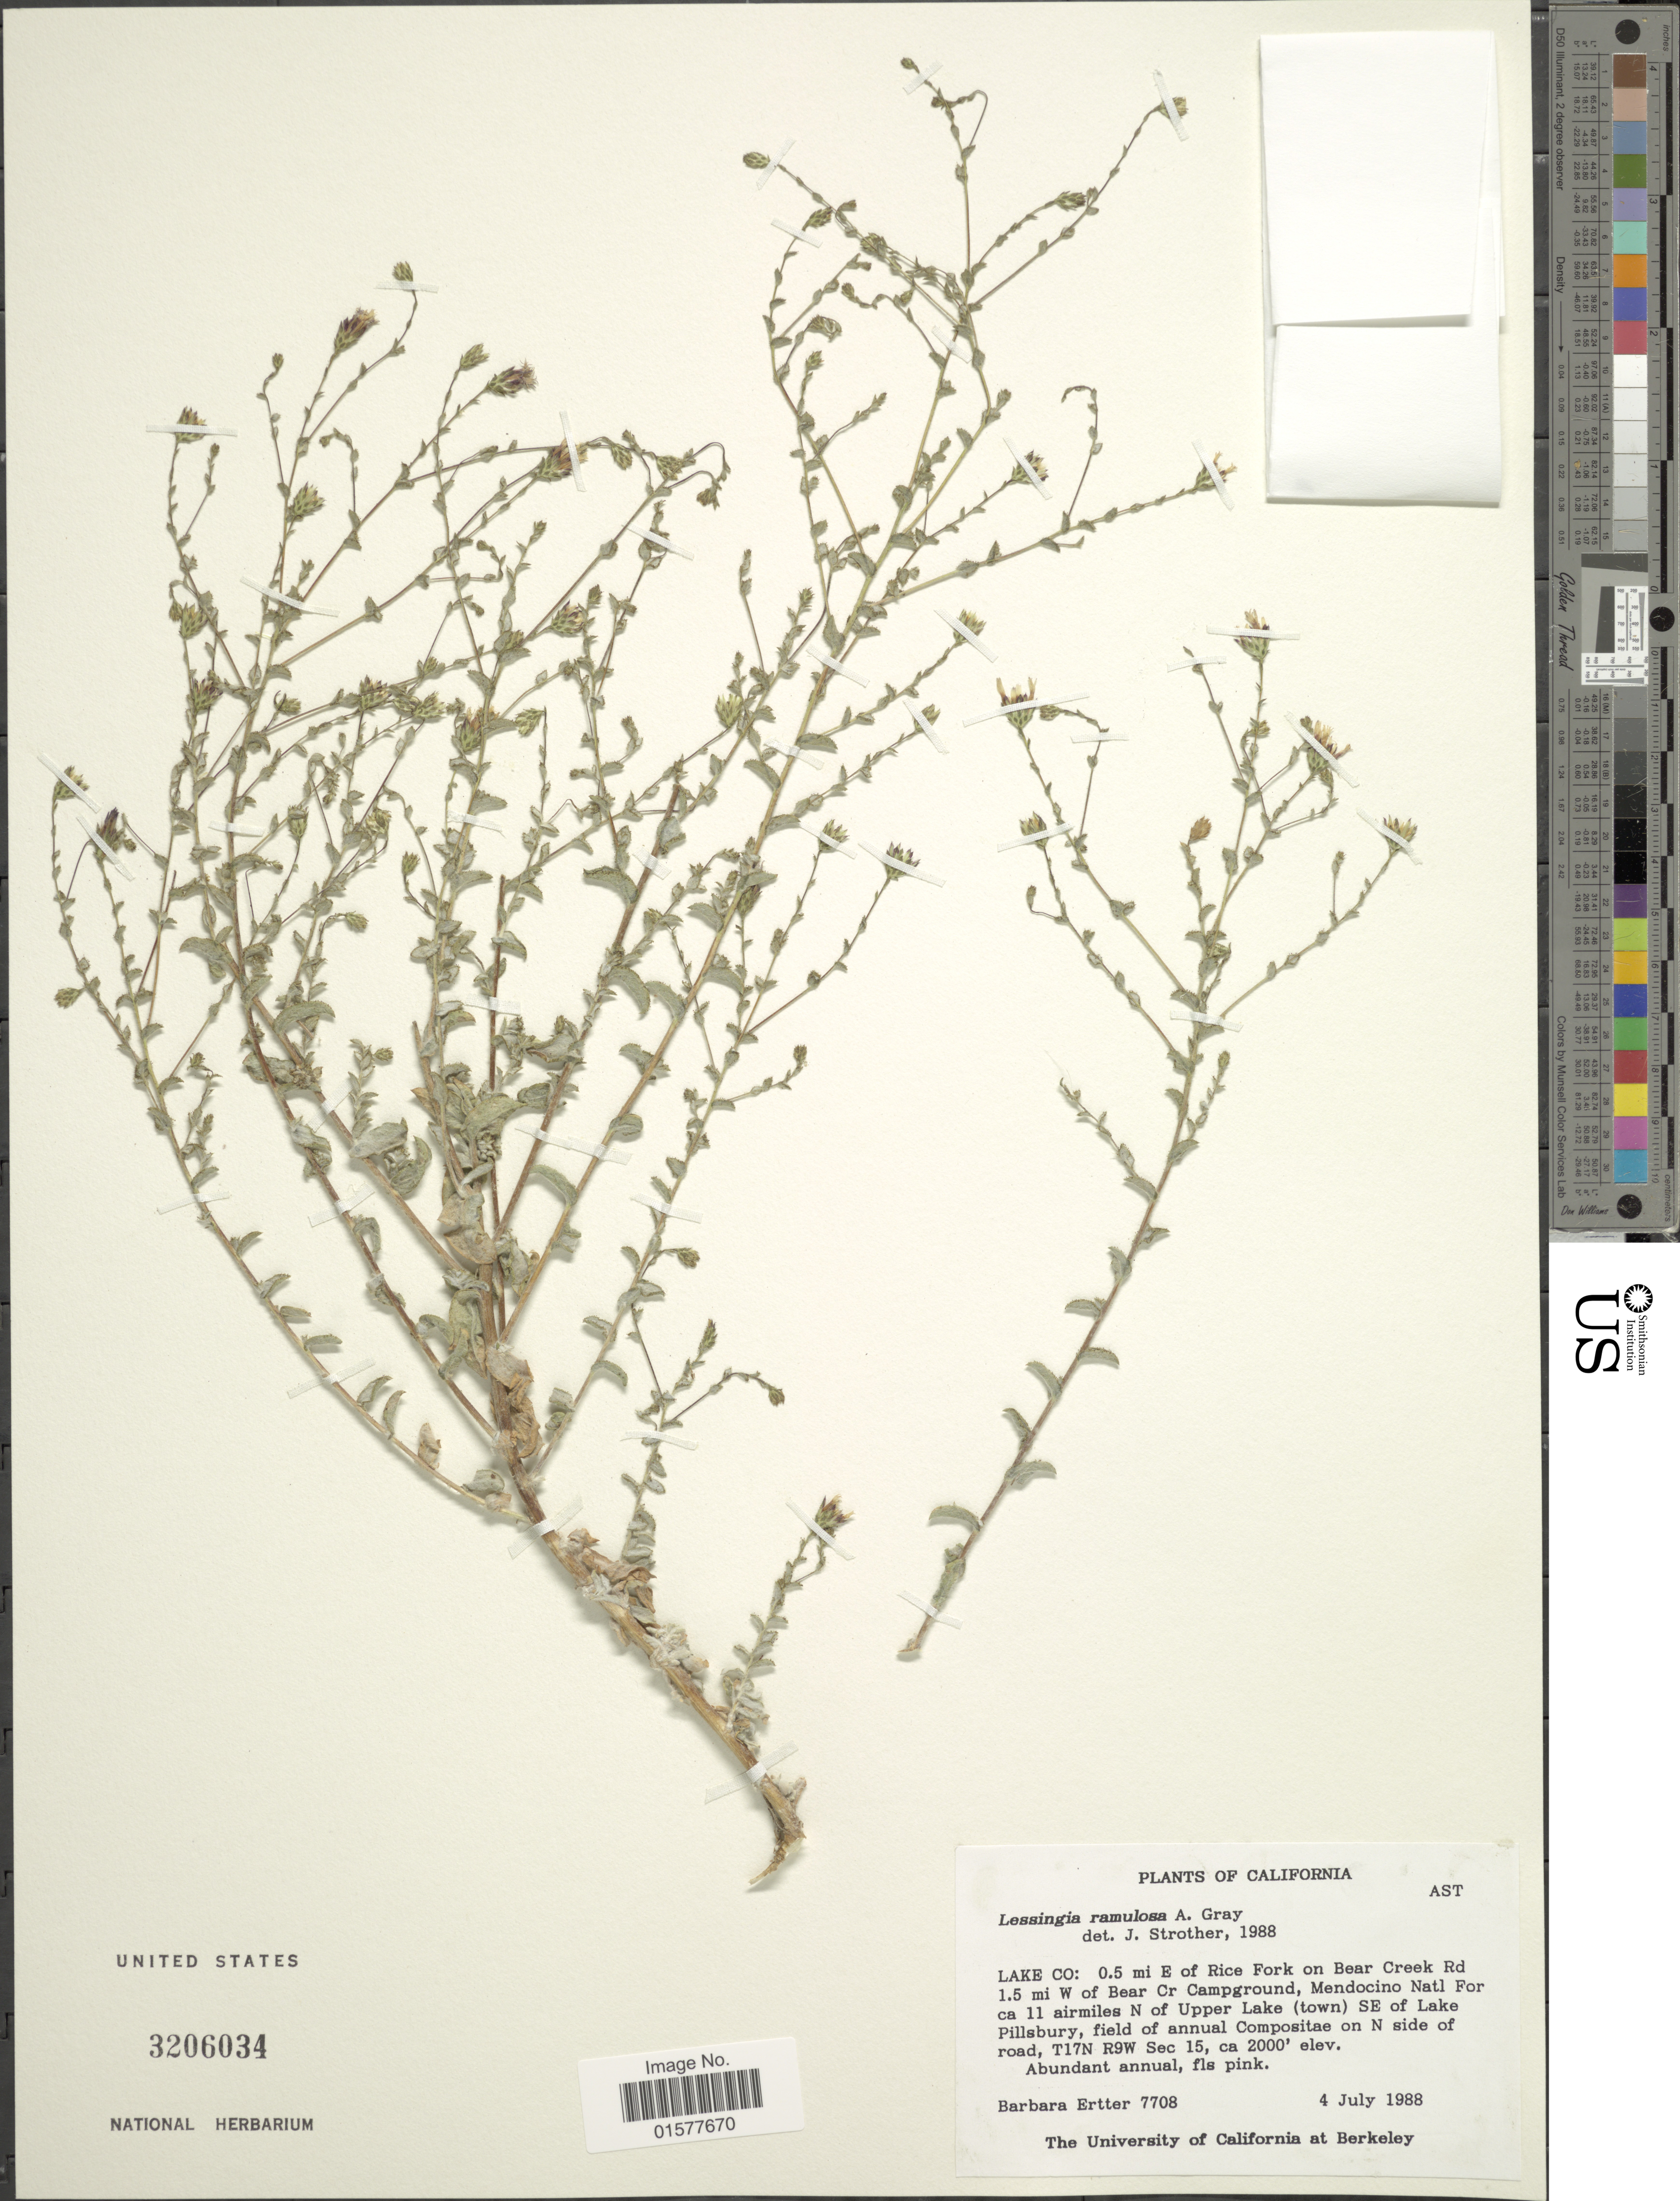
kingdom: Plantae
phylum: Tracheophyta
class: Magnoliopsida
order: Asterales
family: Asteraceae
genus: Lessingia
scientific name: Lessingia ramulosa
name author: A. Gray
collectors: B. Ertter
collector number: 7708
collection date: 1988-07-04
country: United States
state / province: California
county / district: Mendocino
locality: Lake Co;.: 0.5 mi E of Rice Fork on Bear CReek Rd 1.5 mi W of Bear Cr Campground, Mendocino Natl. For 11 airmiles N of Upper Lake (town) Se of Lake PIllsbury, field of annual Composite on Nside of road, T17NR9W Sec 15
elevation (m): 610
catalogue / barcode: US 3206034